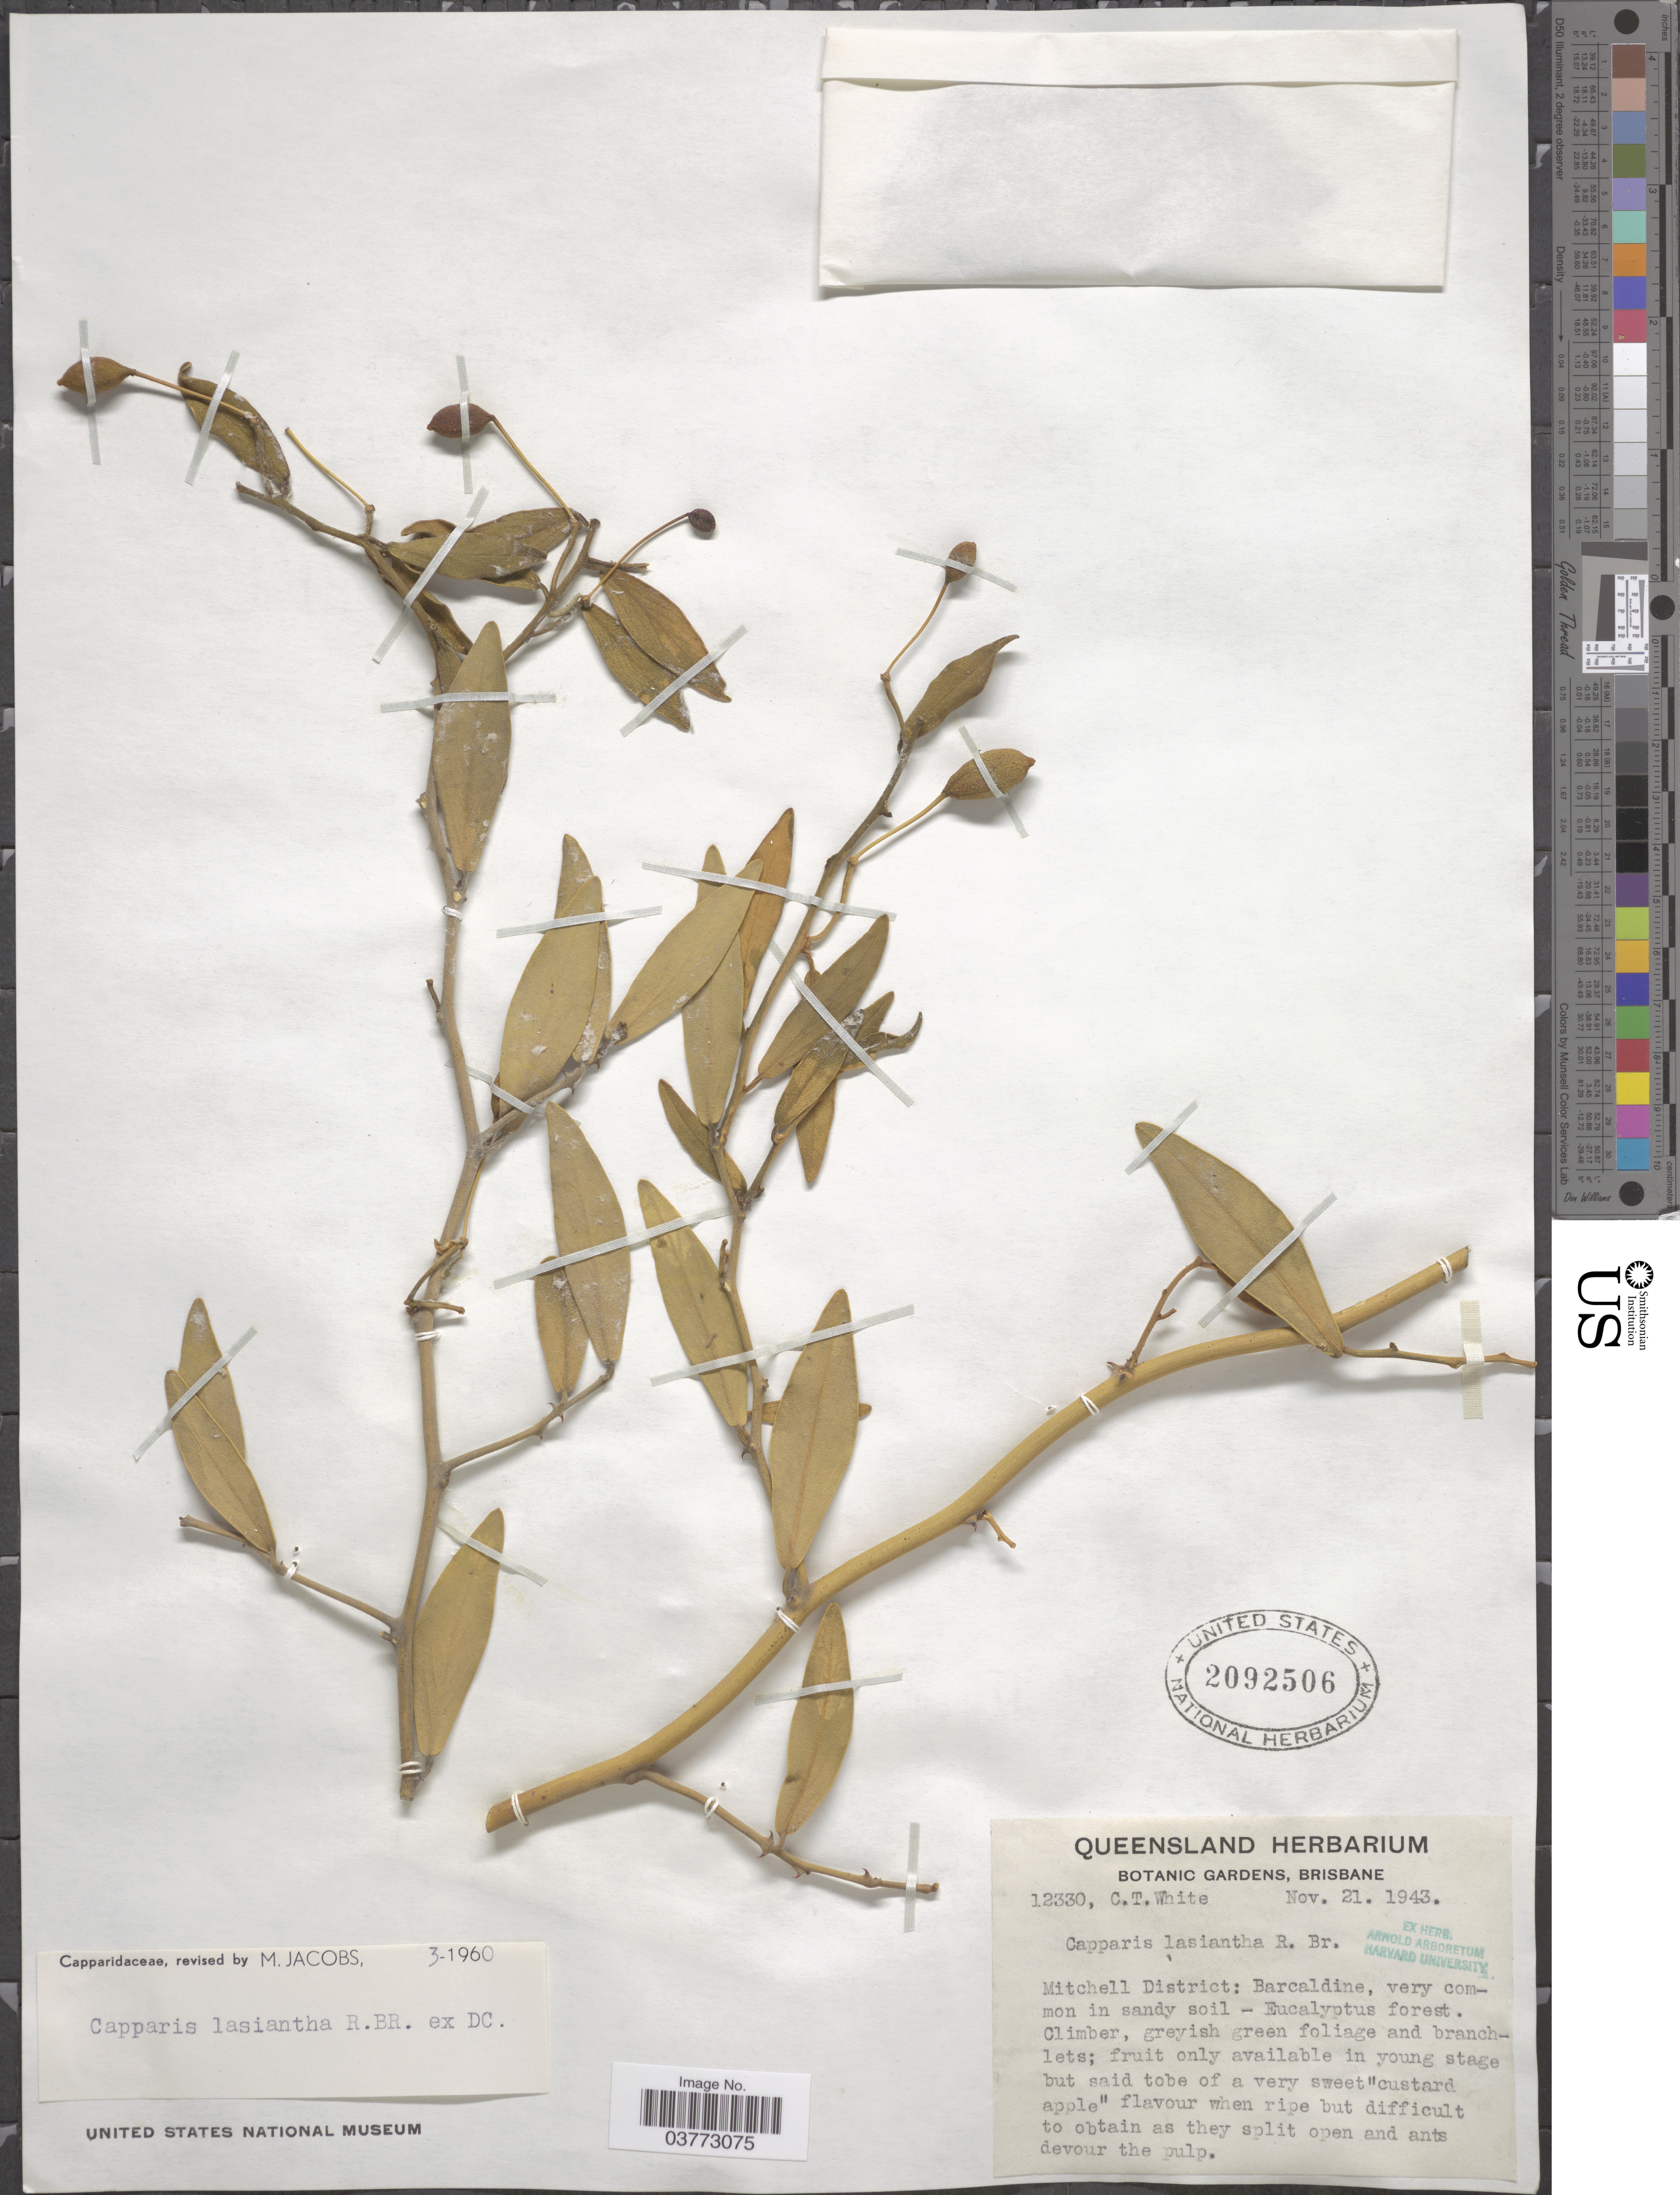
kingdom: Plantae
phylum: Tracheophyta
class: Magnoliopsida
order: Brassicales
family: Capparaceae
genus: Capparis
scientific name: Capparis lasiantha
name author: R. Br. ex DC.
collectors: C. T. White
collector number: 12330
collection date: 1943-11-21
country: Australia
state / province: Queensland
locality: Mitchell District: Barcaldine.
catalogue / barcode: US 2092506